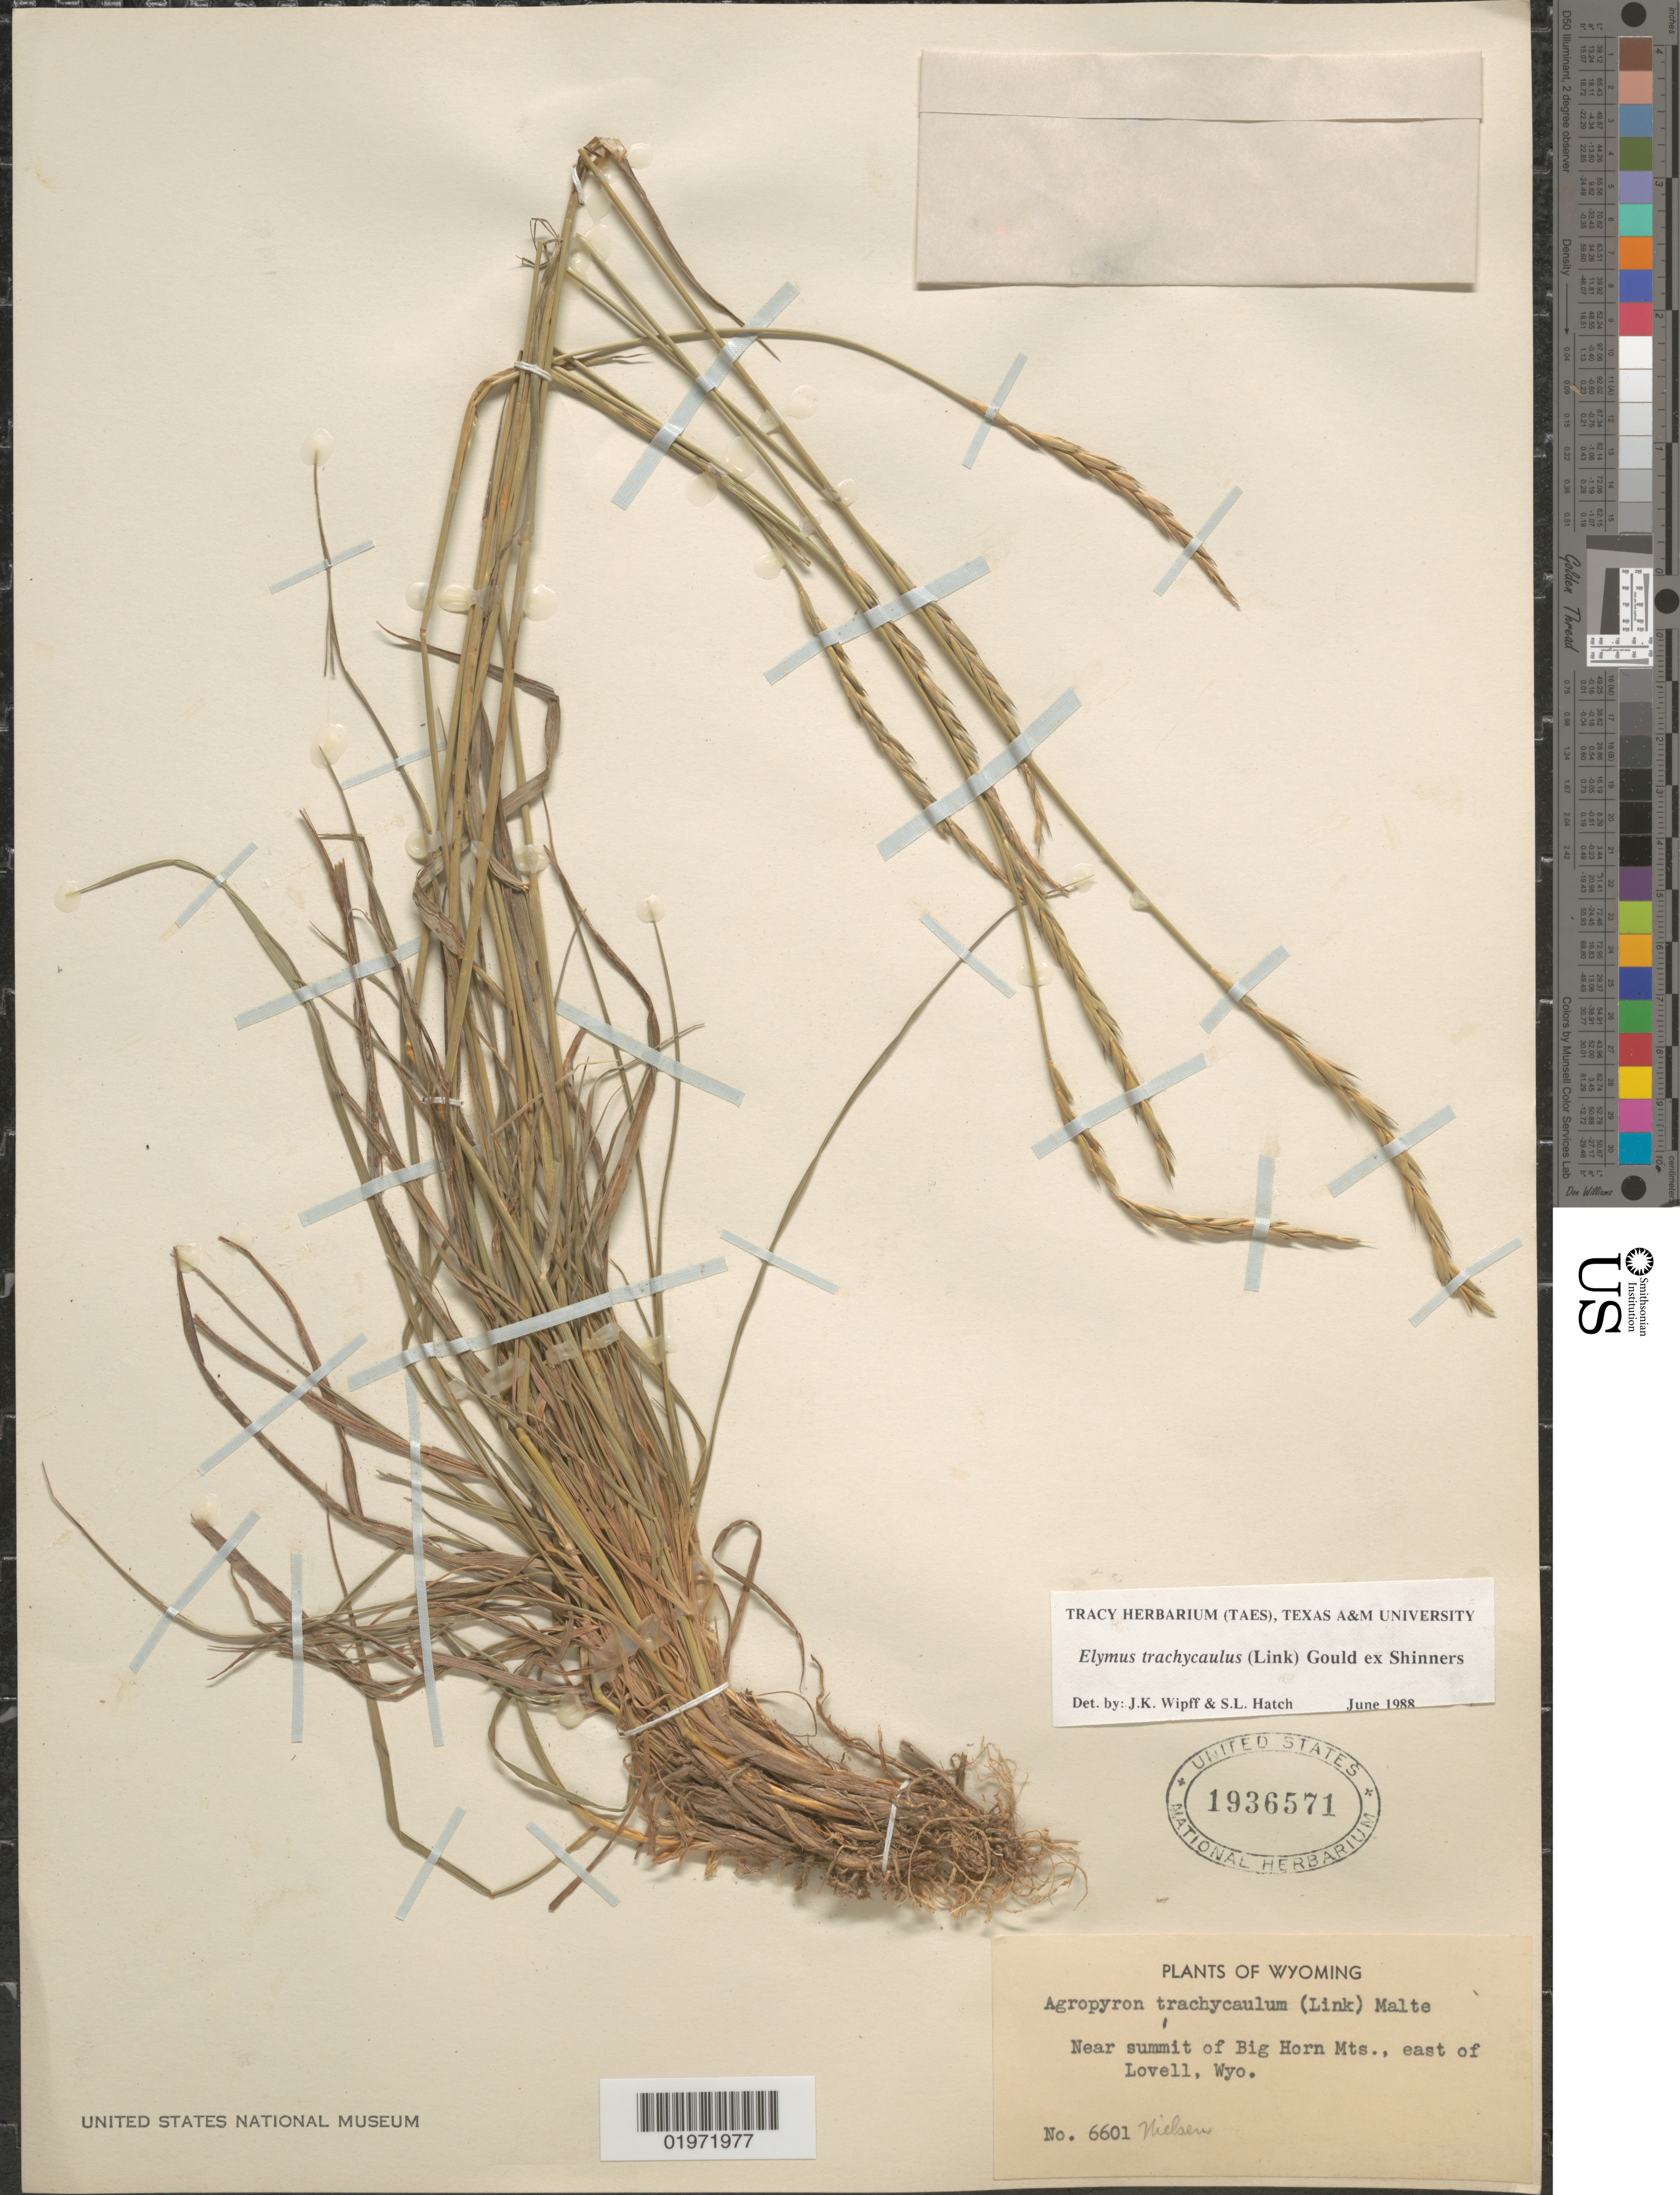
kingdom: Plantae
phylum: Tracheophyta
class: Liliopsida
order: Poales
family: Poaceae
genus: Elymus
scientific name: Elymus trachycaulus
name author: (Link) Gould ex Shinners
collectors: Nielsen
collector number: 6601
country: United States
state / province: Wyoming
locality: Near summit of Big Horn Mts., east of Lovell.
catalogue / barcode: US 1936571